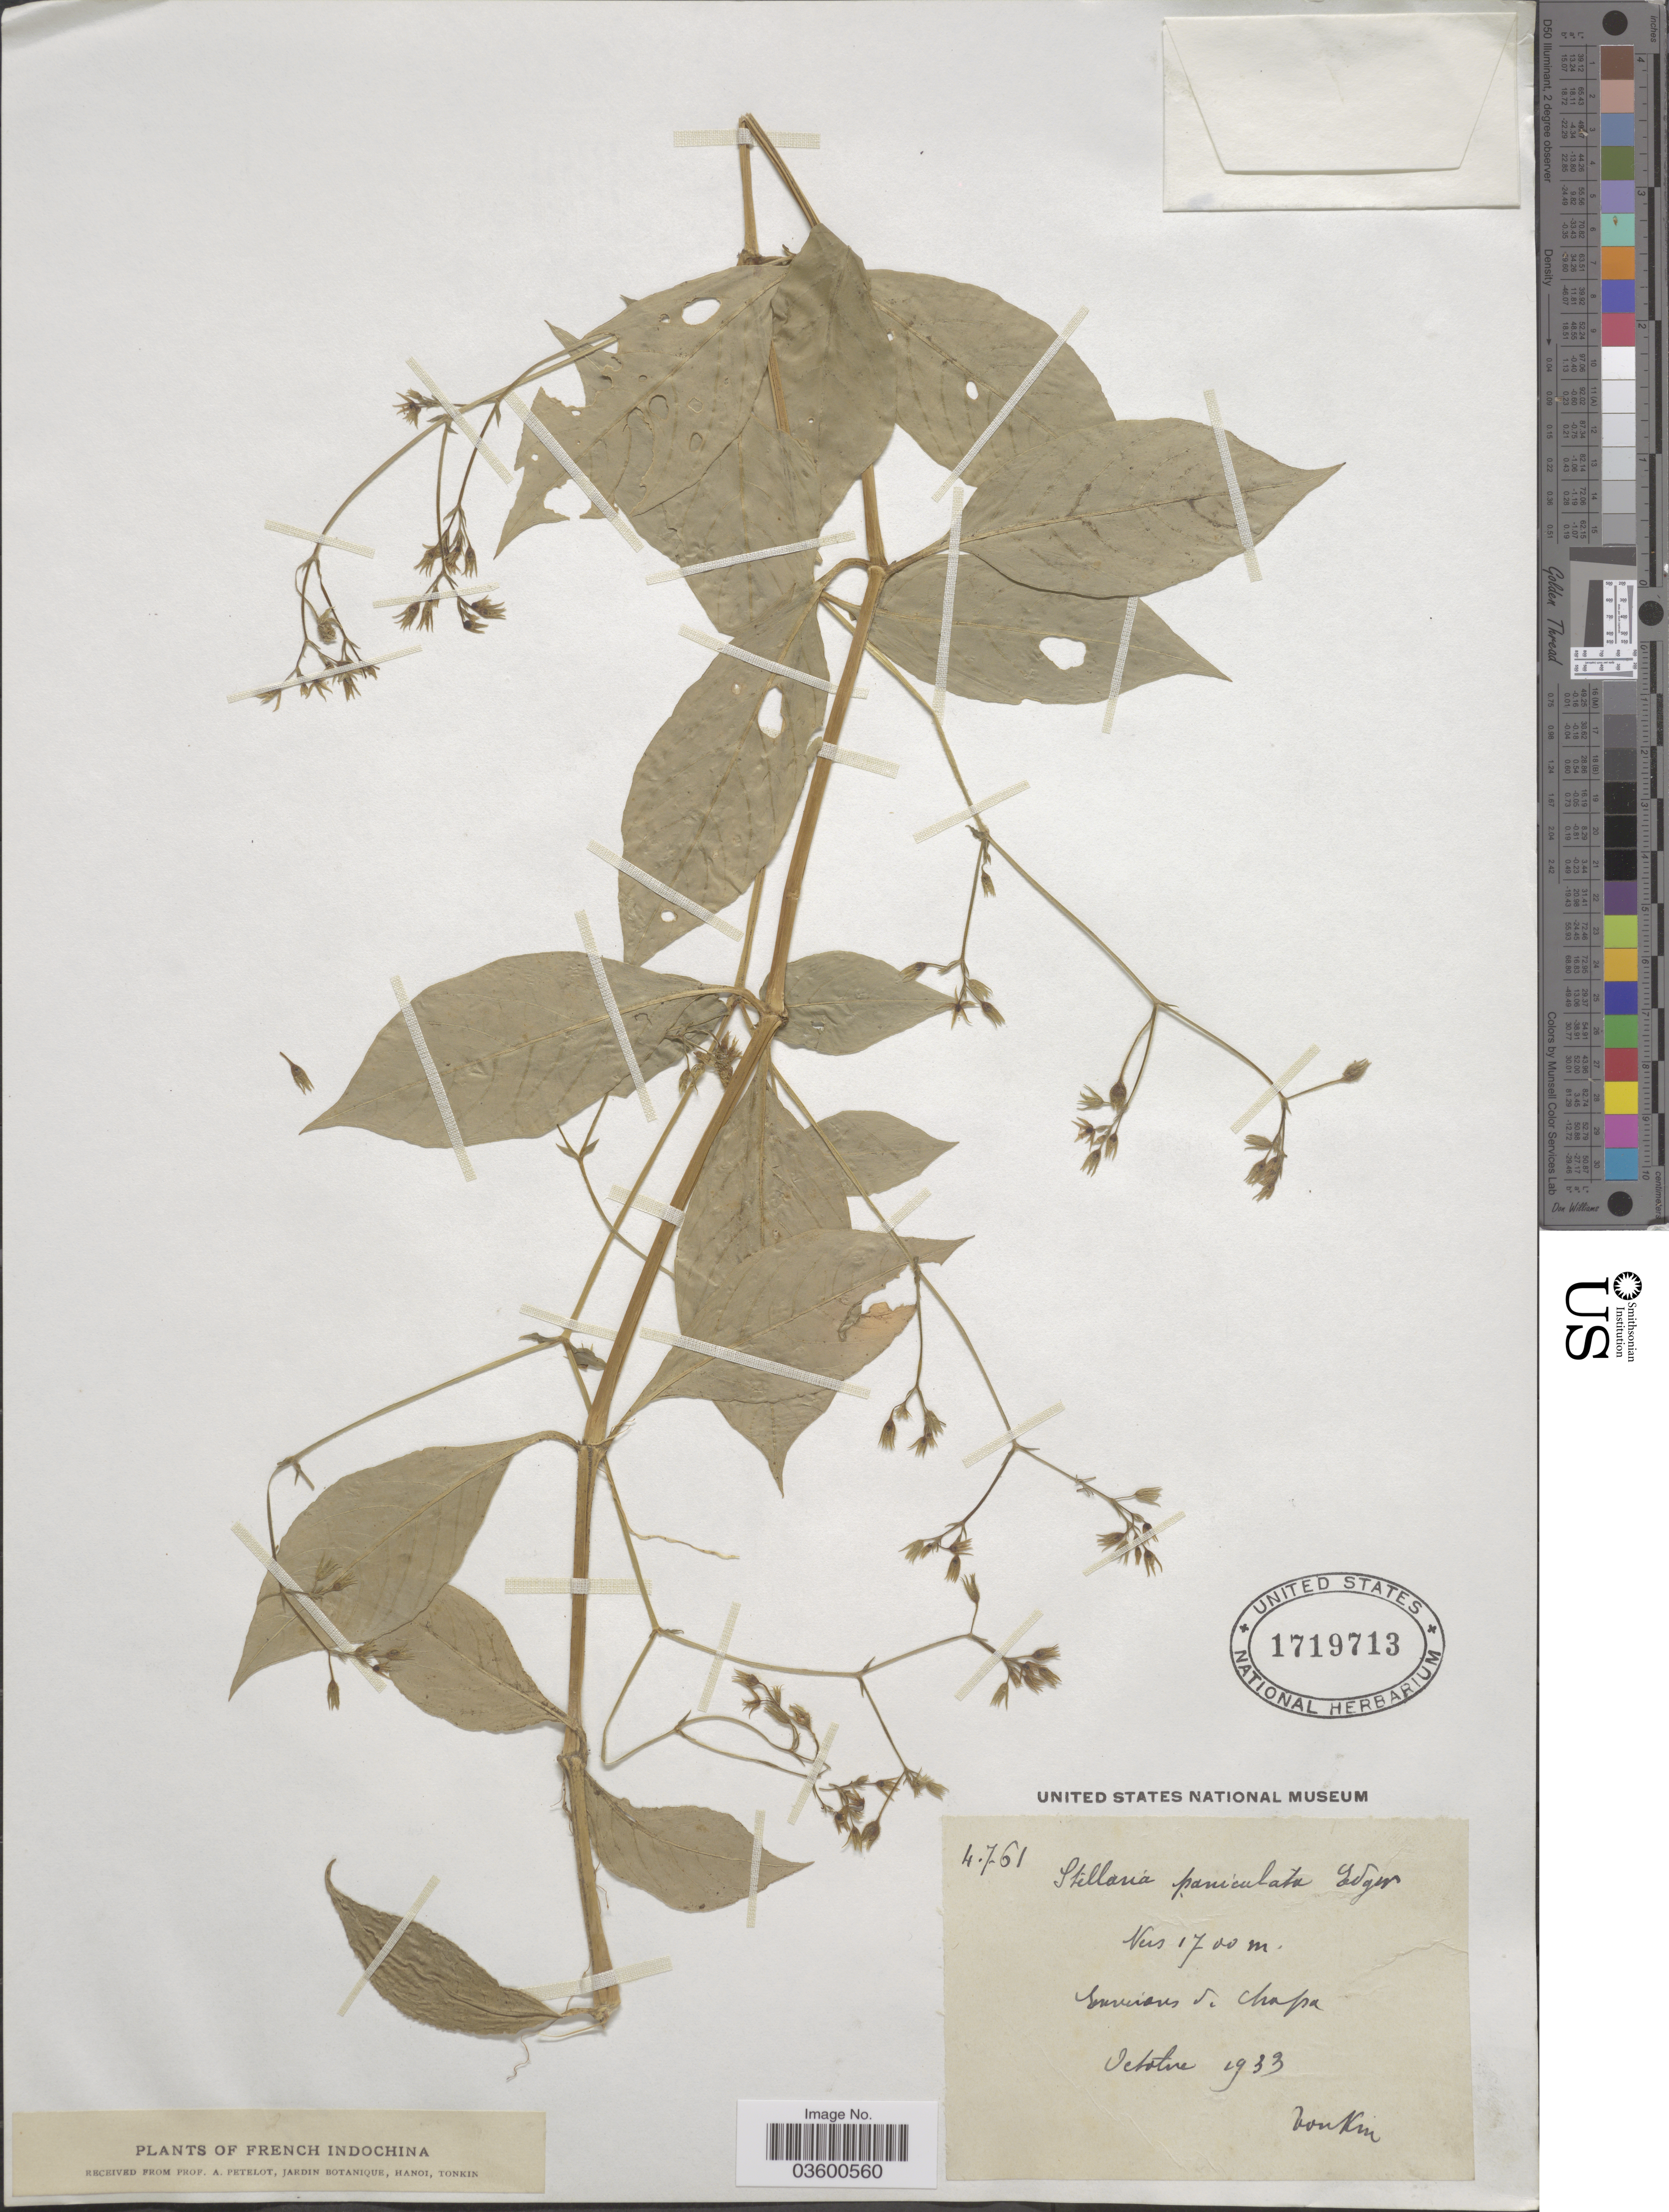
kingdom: Plantae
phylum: Tracheophyta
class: Magnoliopsida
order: Caryophyllales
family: Caryophyllaceae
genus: Schizotechium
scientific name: Schizotechium paniculatum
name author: (Edgew.) Pusalkar & S.K. Srivast.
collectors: Pételot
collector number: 4761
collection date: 1933-10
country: Vietnam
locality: French Indochina. Environs de Chapa.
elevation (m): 1700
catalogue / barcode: US 1719713